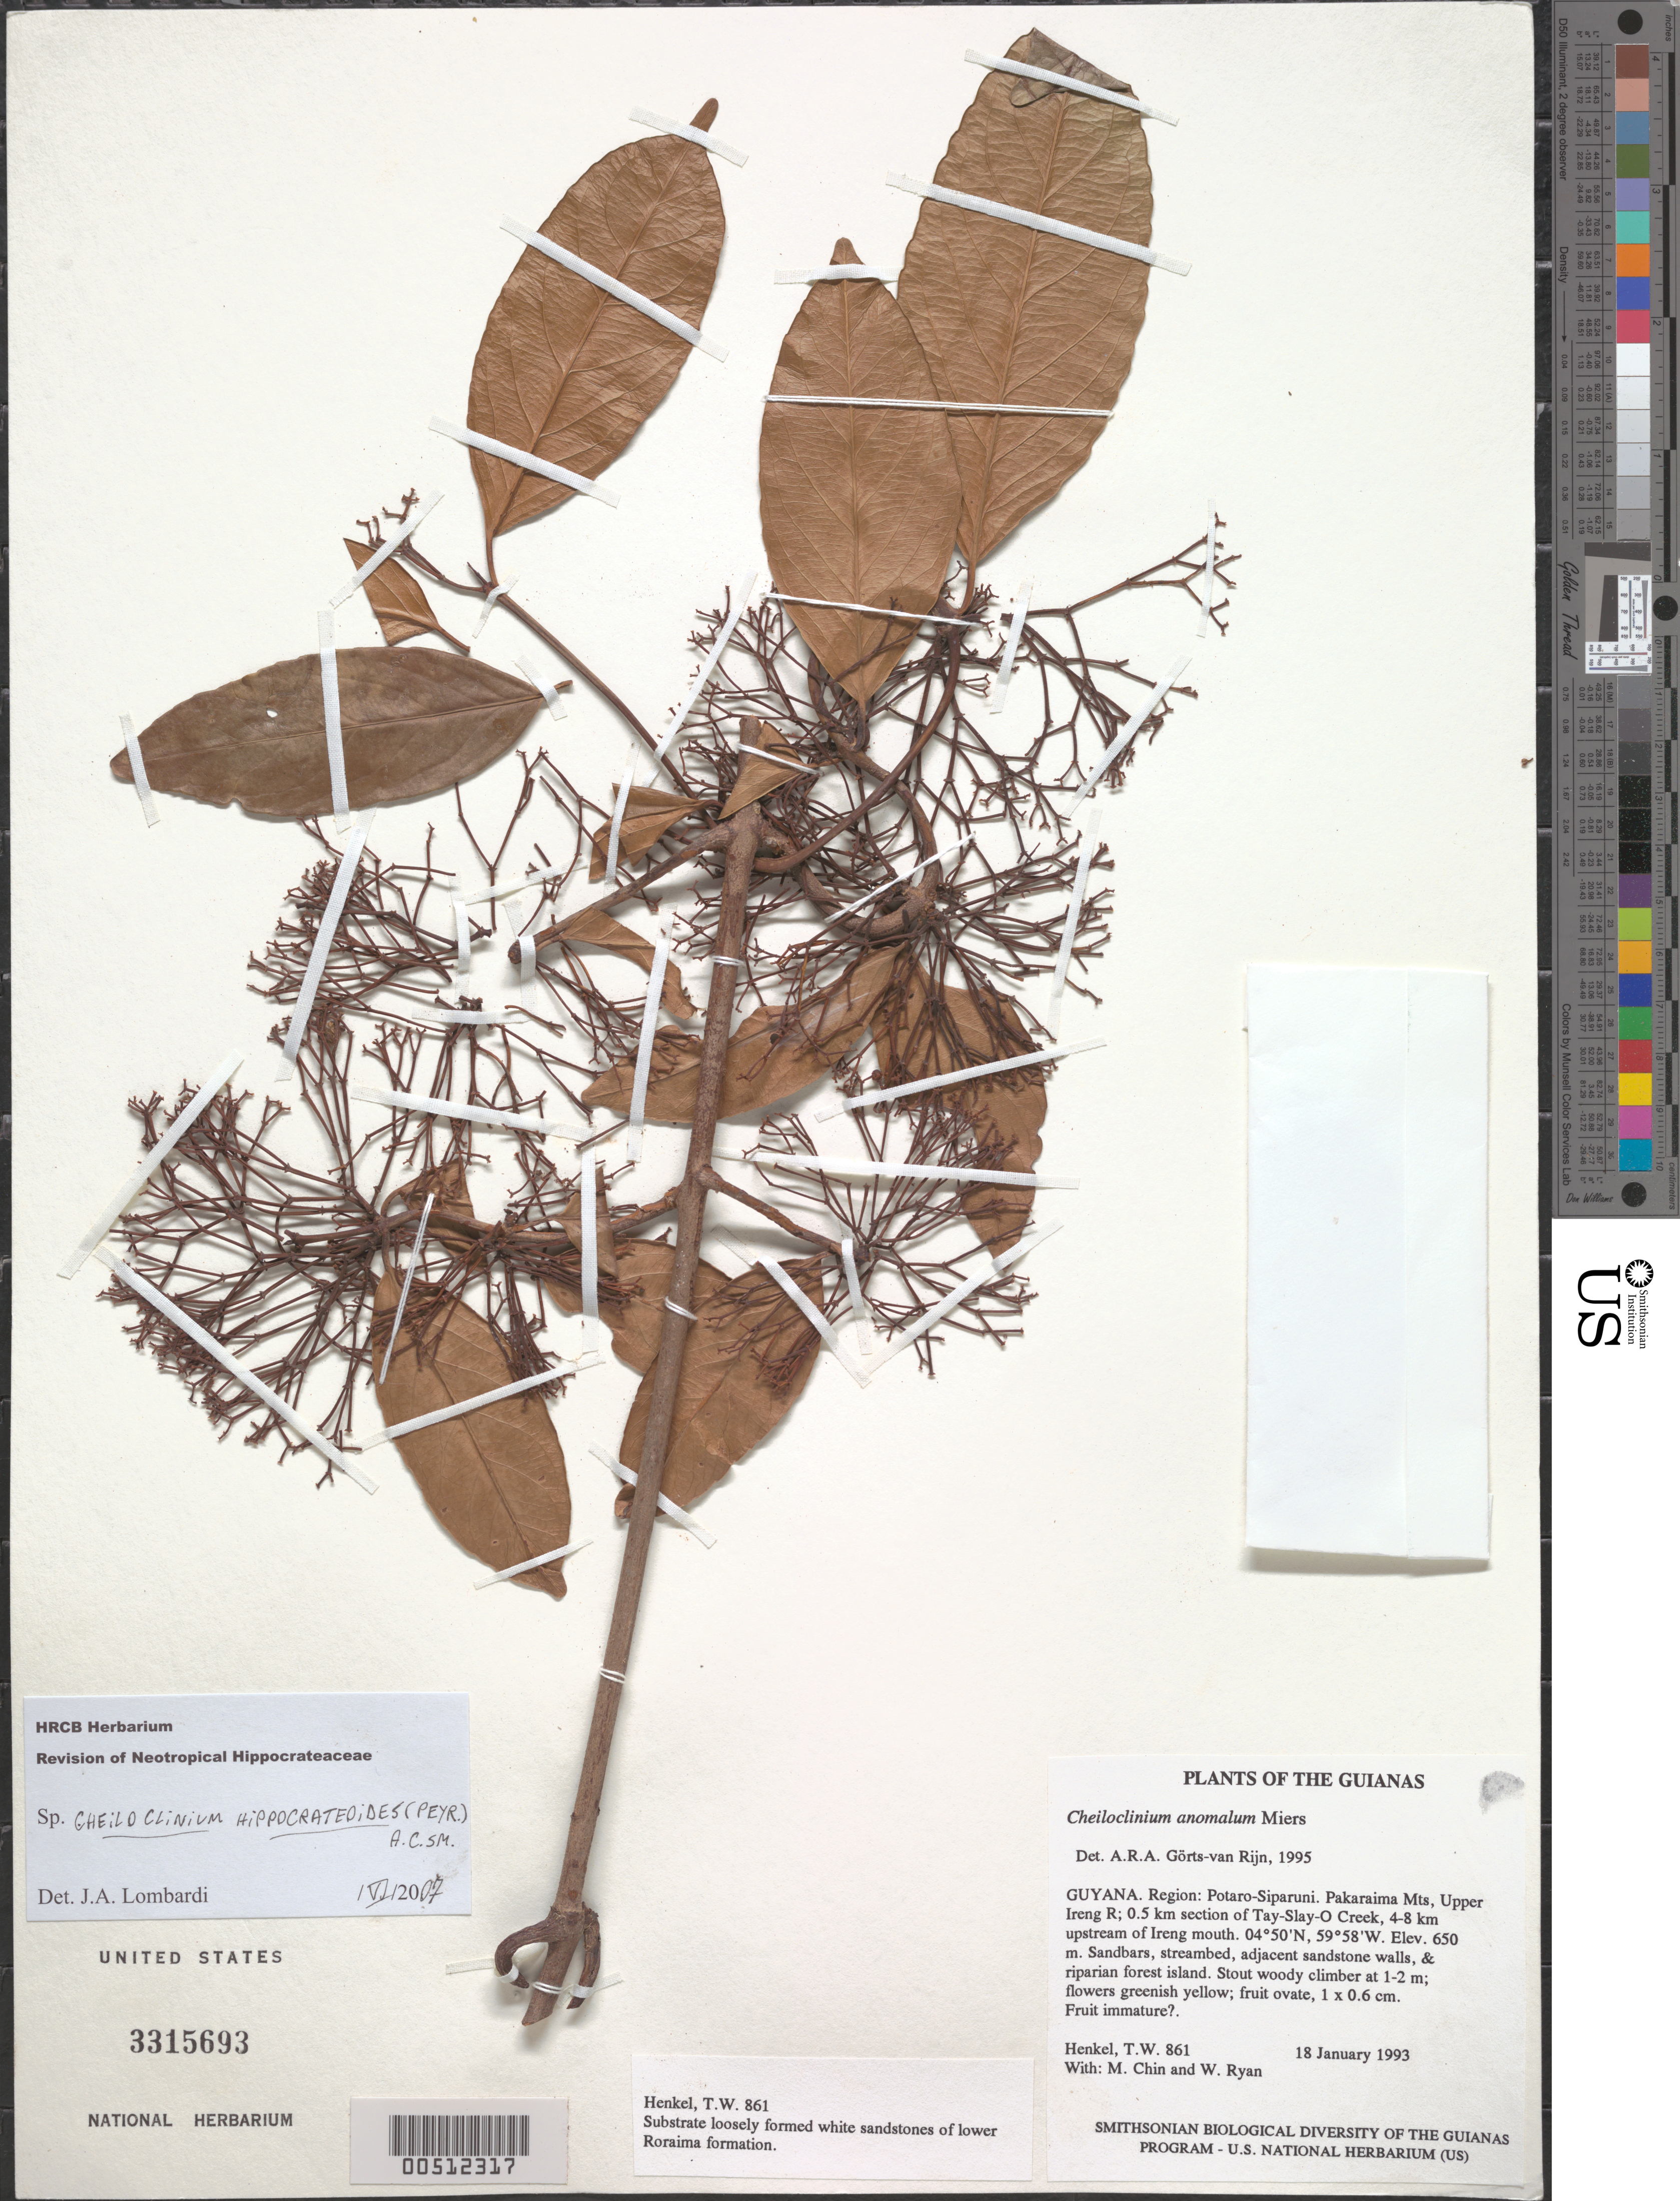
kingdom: Plantae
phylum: Tracheophyta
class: Magnoliopsida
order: Celastrales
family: Celastraceae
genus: Cheiloclinium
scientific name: Cheiloclinium hippocrateoides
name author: (Peyr.) A.C. Sm.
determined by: Lombardi, Julio A.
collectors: T. Henkel, M. Chin & W. Ryan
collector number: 861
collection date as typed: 18 January 1993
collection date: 1993-01-18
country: Guyana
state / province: Potaro-Siparuni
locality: Pakaraima Mts, Upper Ireng R; 0.5 km section of Tay-Slay-O Creek, 4-8 km upstream of Ireng mouth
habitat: Sandbars, streambed, adjacent sandstone walls, & riparian forest island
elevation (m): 650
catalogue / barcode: US 3315693